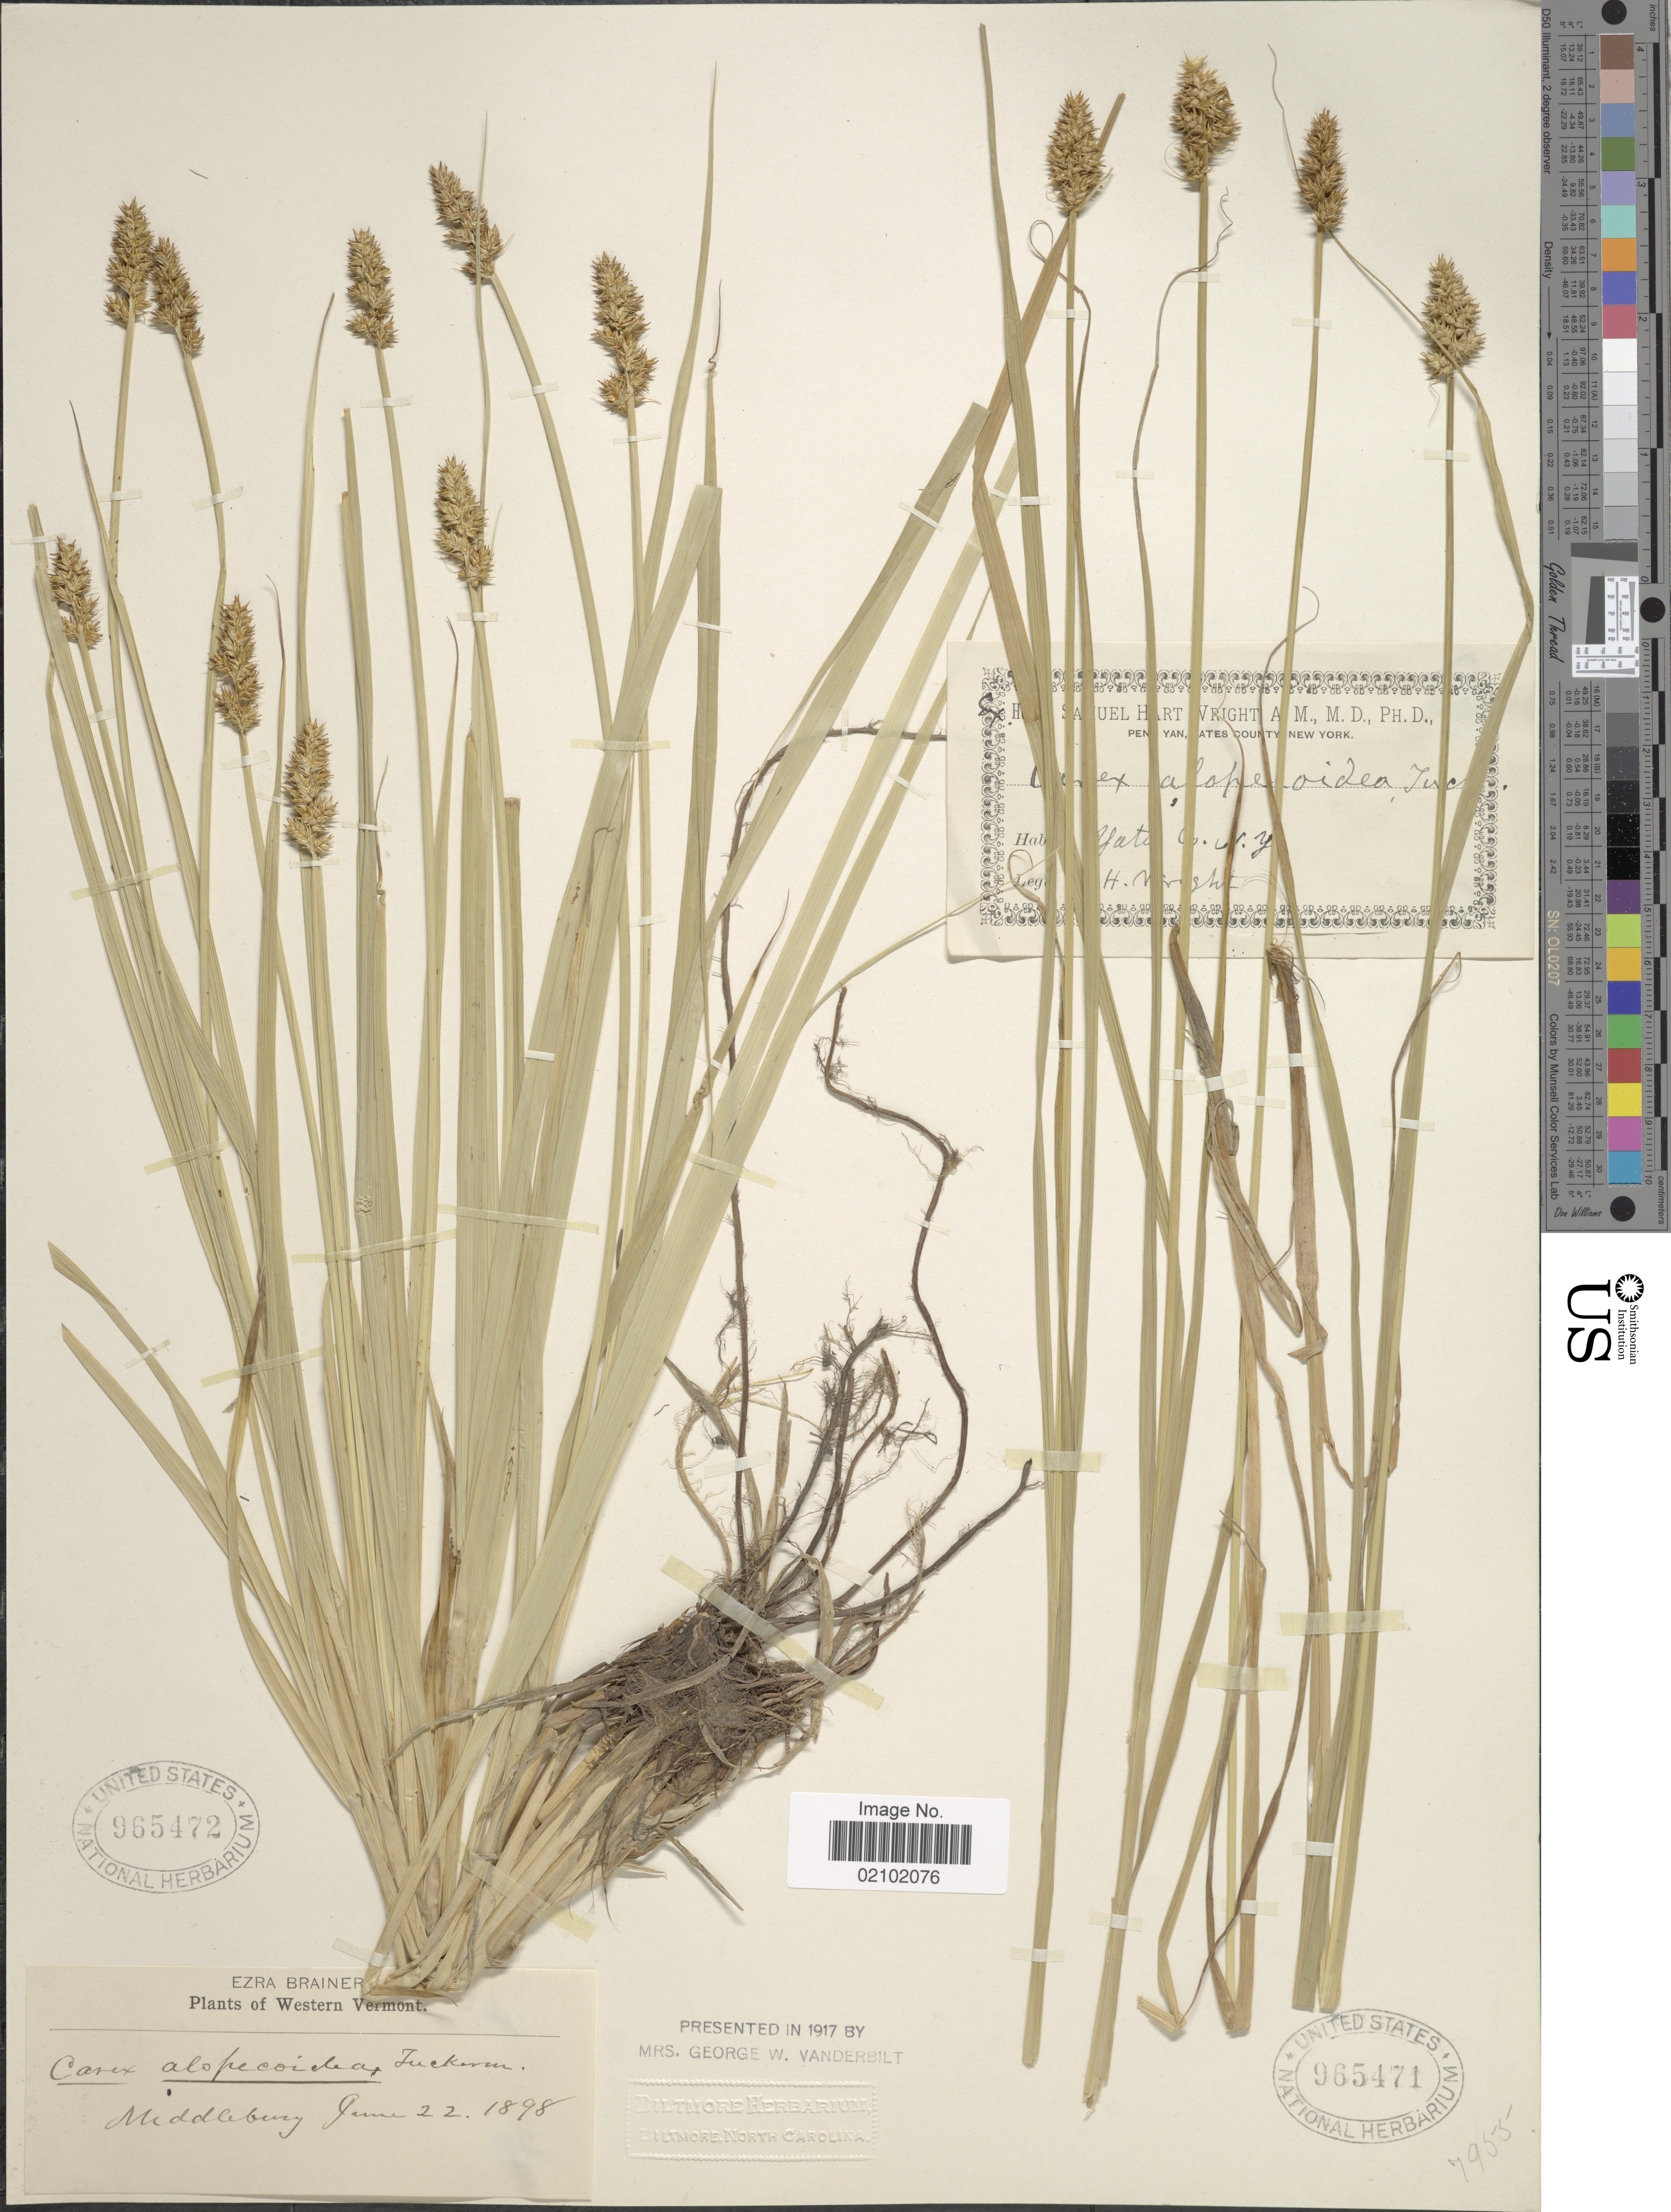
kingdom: Plantae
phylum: Tracheophyta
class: Liliopsida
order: Poales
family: Cyperaceae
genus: Carex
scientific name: Carex alopecoidea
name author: Tuck.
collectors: E. Brainerd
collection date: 1898-06-22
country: United States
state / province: Vermont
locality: Western Vermont. Middlebury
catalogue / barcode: US 965472-2